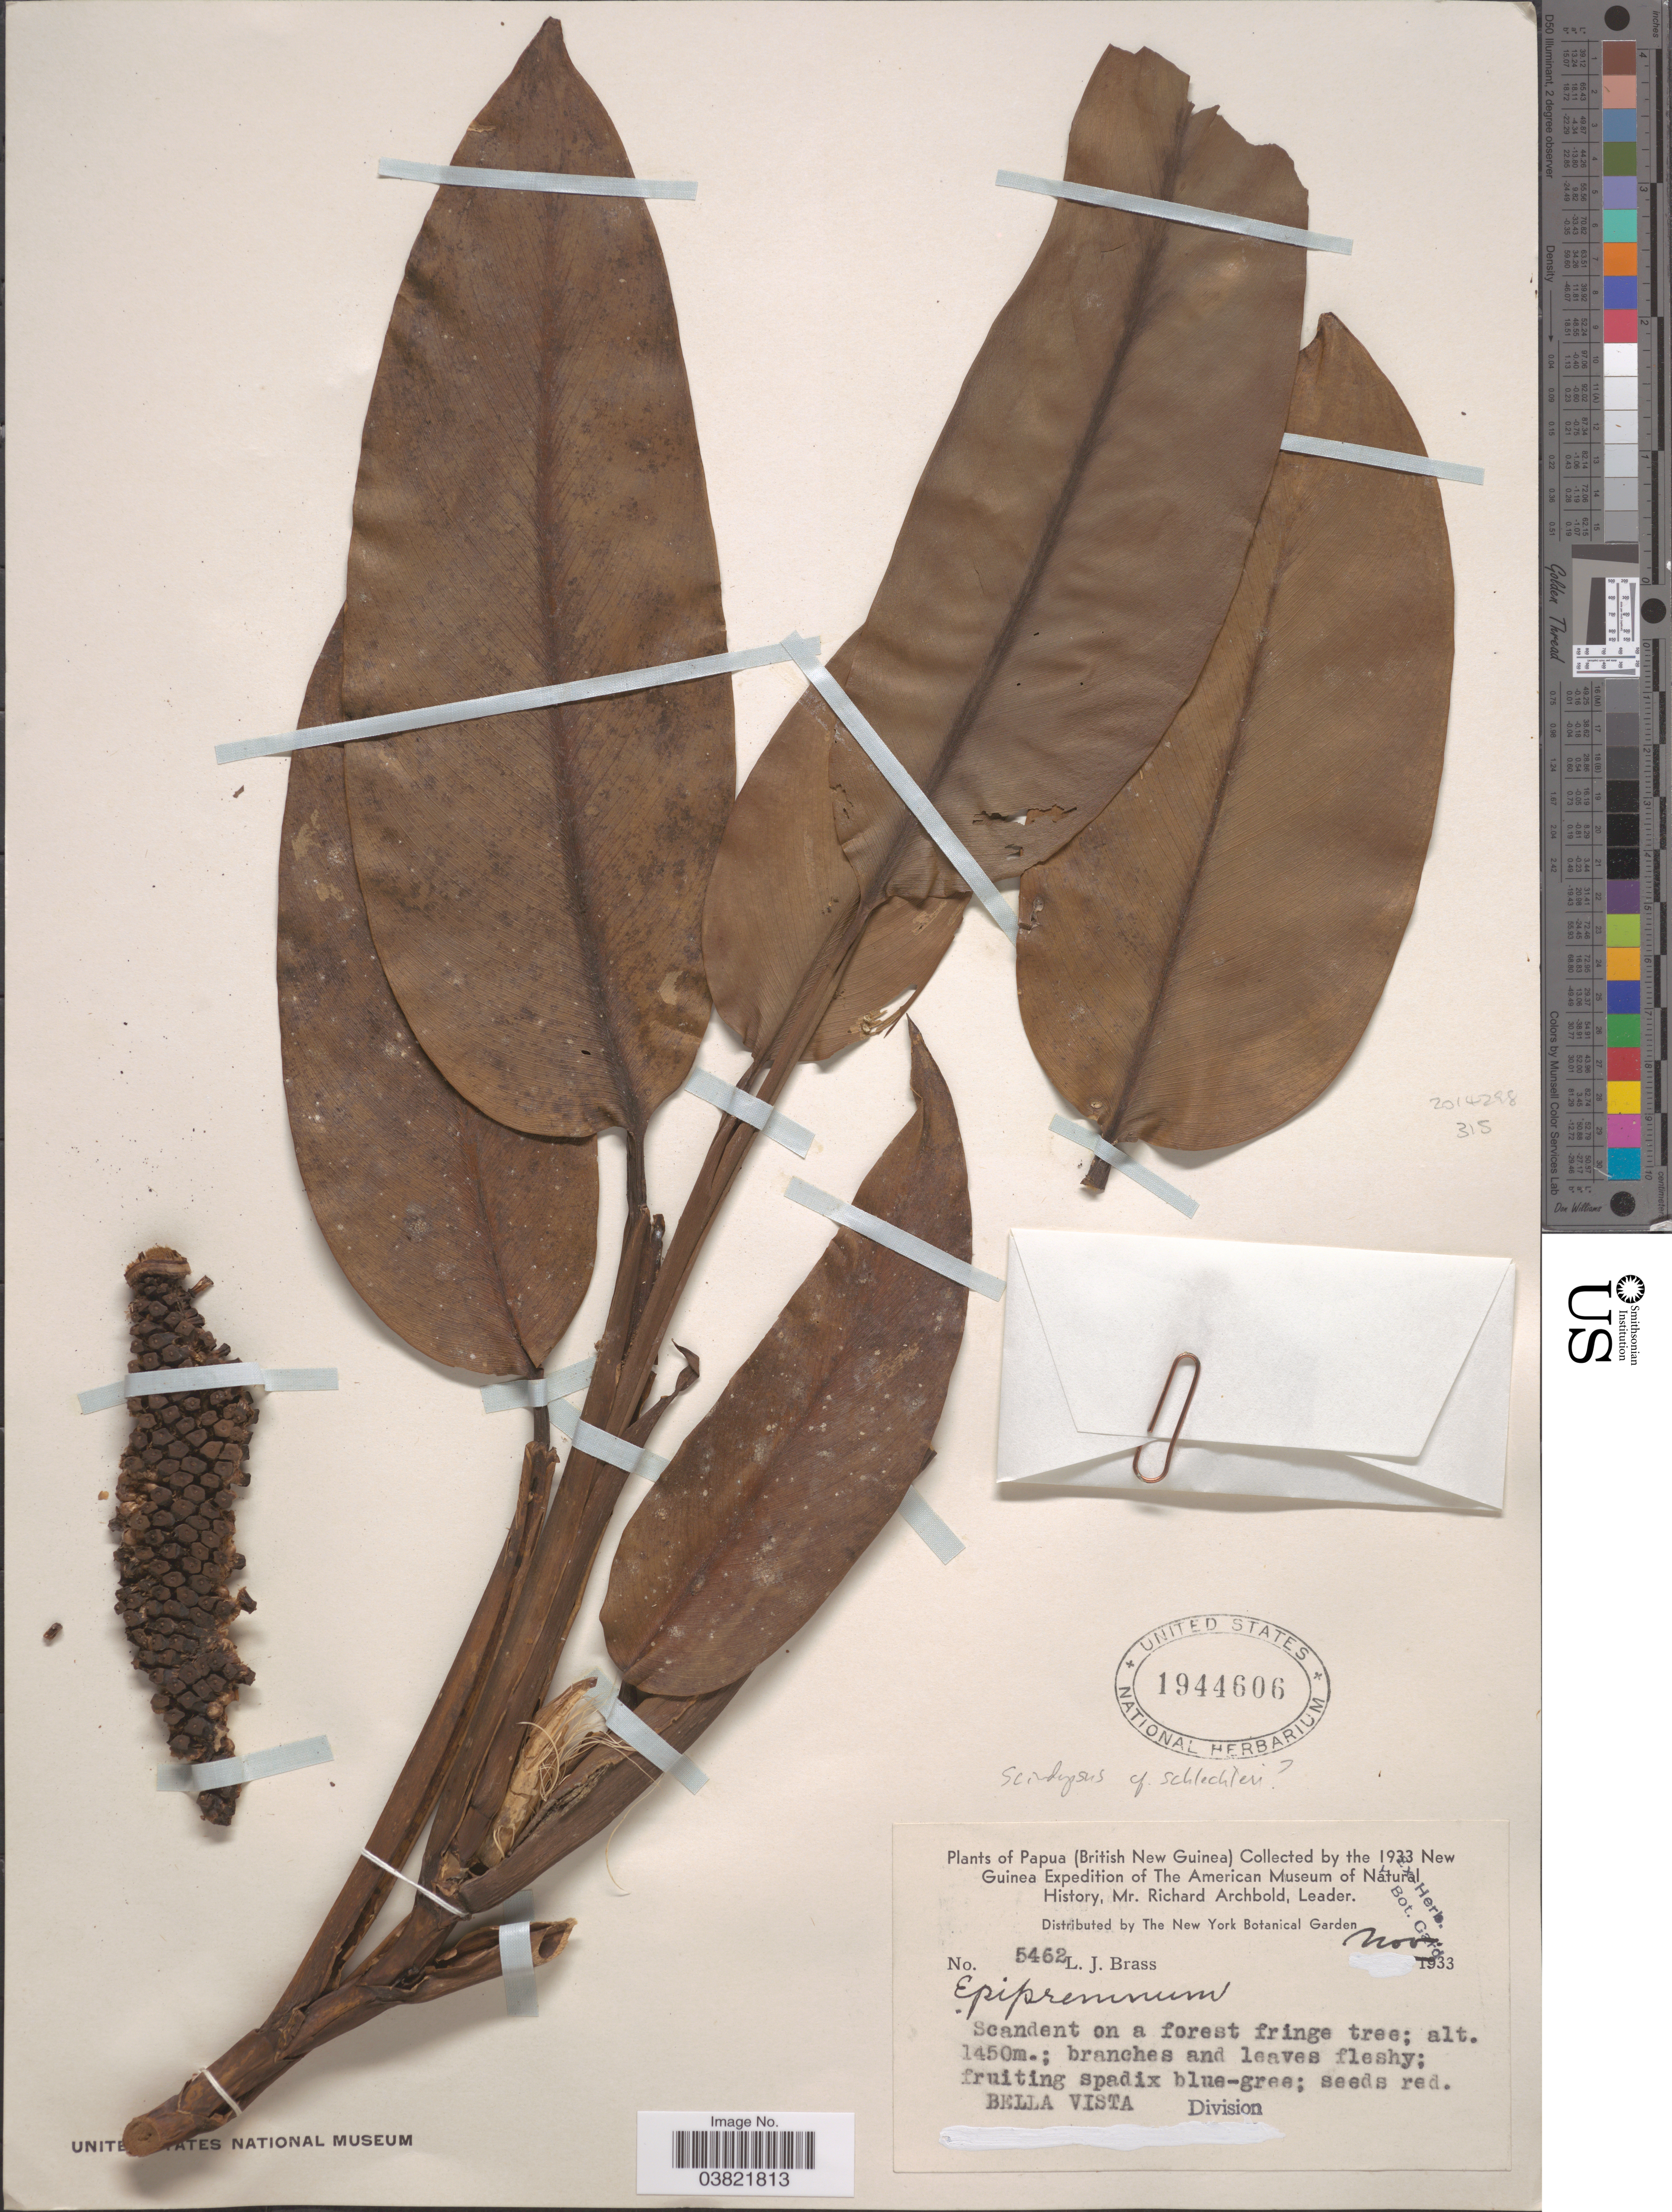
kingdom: Plantae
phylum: Tracheophyta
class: Liliopsida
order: Alismatales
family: Araceae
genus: Scindapsus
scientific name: Scindapsus schlechteri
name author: K. Krause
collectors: L. J. Brass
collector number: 5462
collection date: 1933-11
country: Papua New Guinea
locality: Papua (British New Guinea). Bella Vista Division.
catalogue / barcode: US 1944606